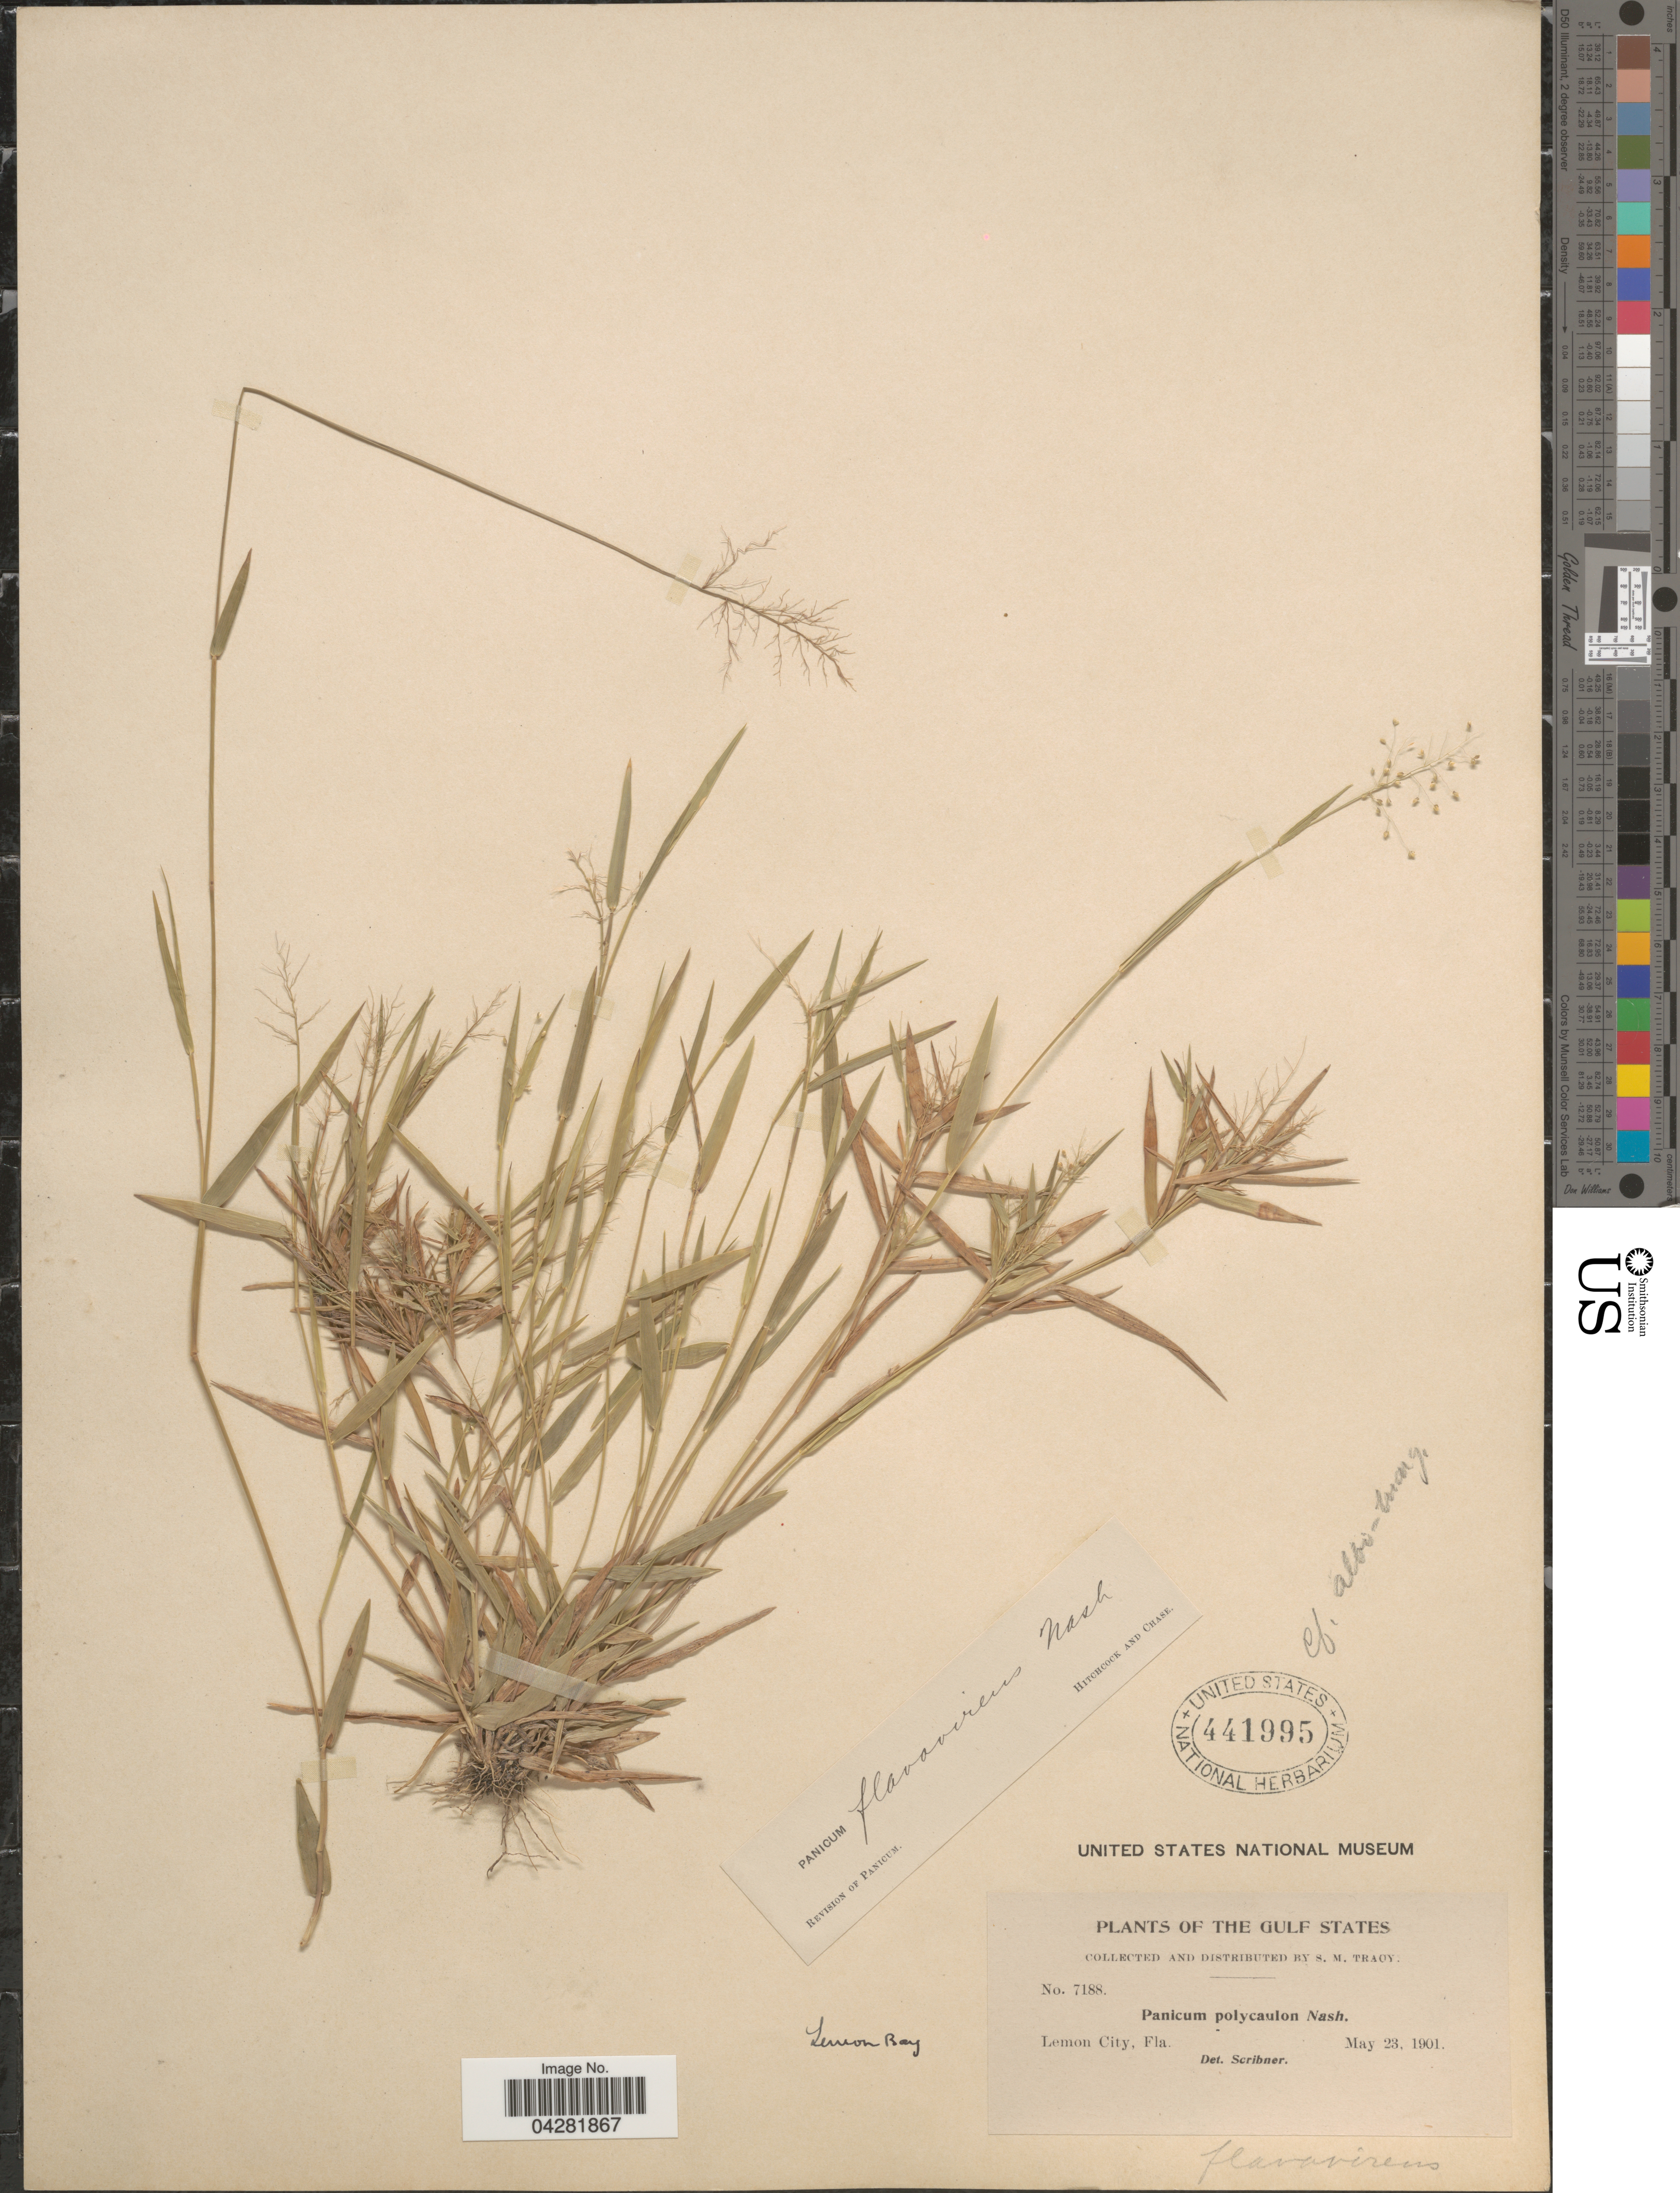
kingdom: Plantae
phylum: Tracheophyta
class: Liliopsida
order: Poales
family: Poaceae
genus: Dichanthelium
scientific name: Dichanthelium ensifolium var. ensifolium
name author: (Baldwin ex Elliot) Gould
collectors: S. M. Tracy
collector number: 7188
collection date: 1901-05-23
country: United States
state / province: Florida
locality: Lemon Bay. Gulf States. Lemon City.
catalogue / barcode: US 441995